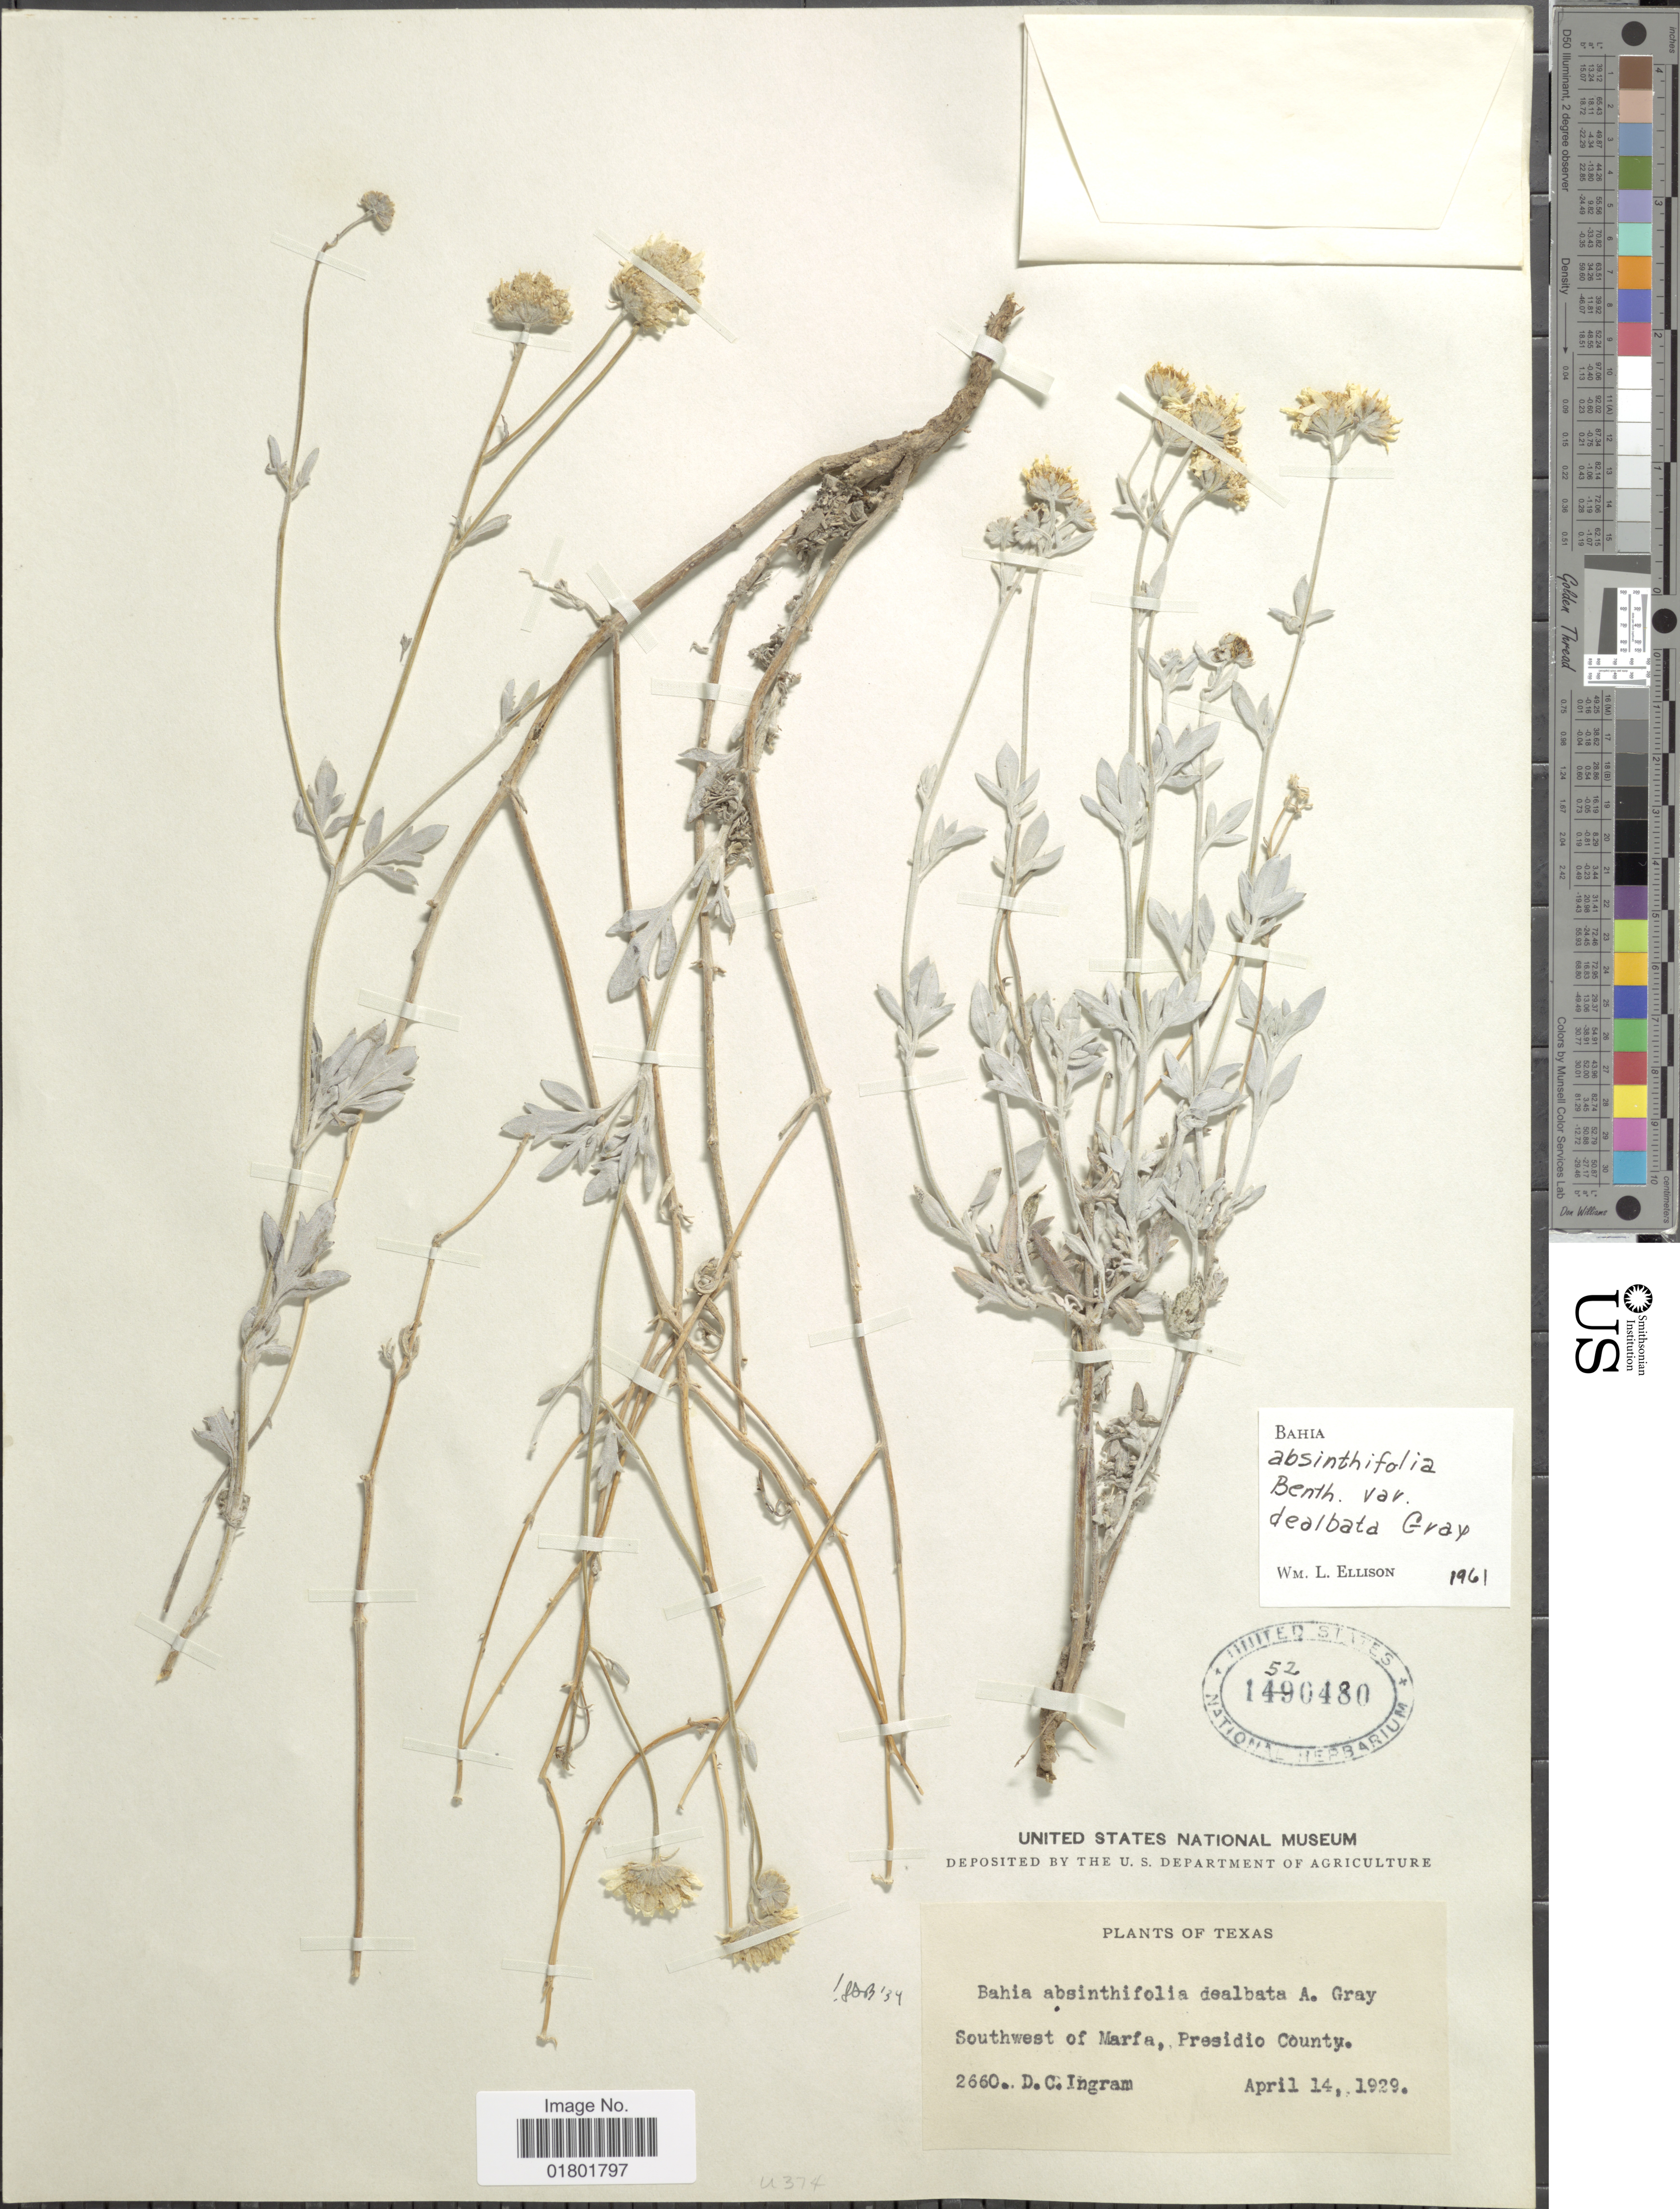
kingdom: Plantae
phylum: Tracheophyta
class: Magnoliopsida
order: Asterales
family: Asteraceae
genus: Bahia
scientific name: Bahia absinthifolia var. dealbata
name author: A. Gray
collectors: D. C. Ingram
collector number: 2660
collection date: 1929-04-14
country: United States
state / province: Texas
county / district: Presidio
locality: Southwest of Maria, Presidio County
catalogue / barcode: US 1520480